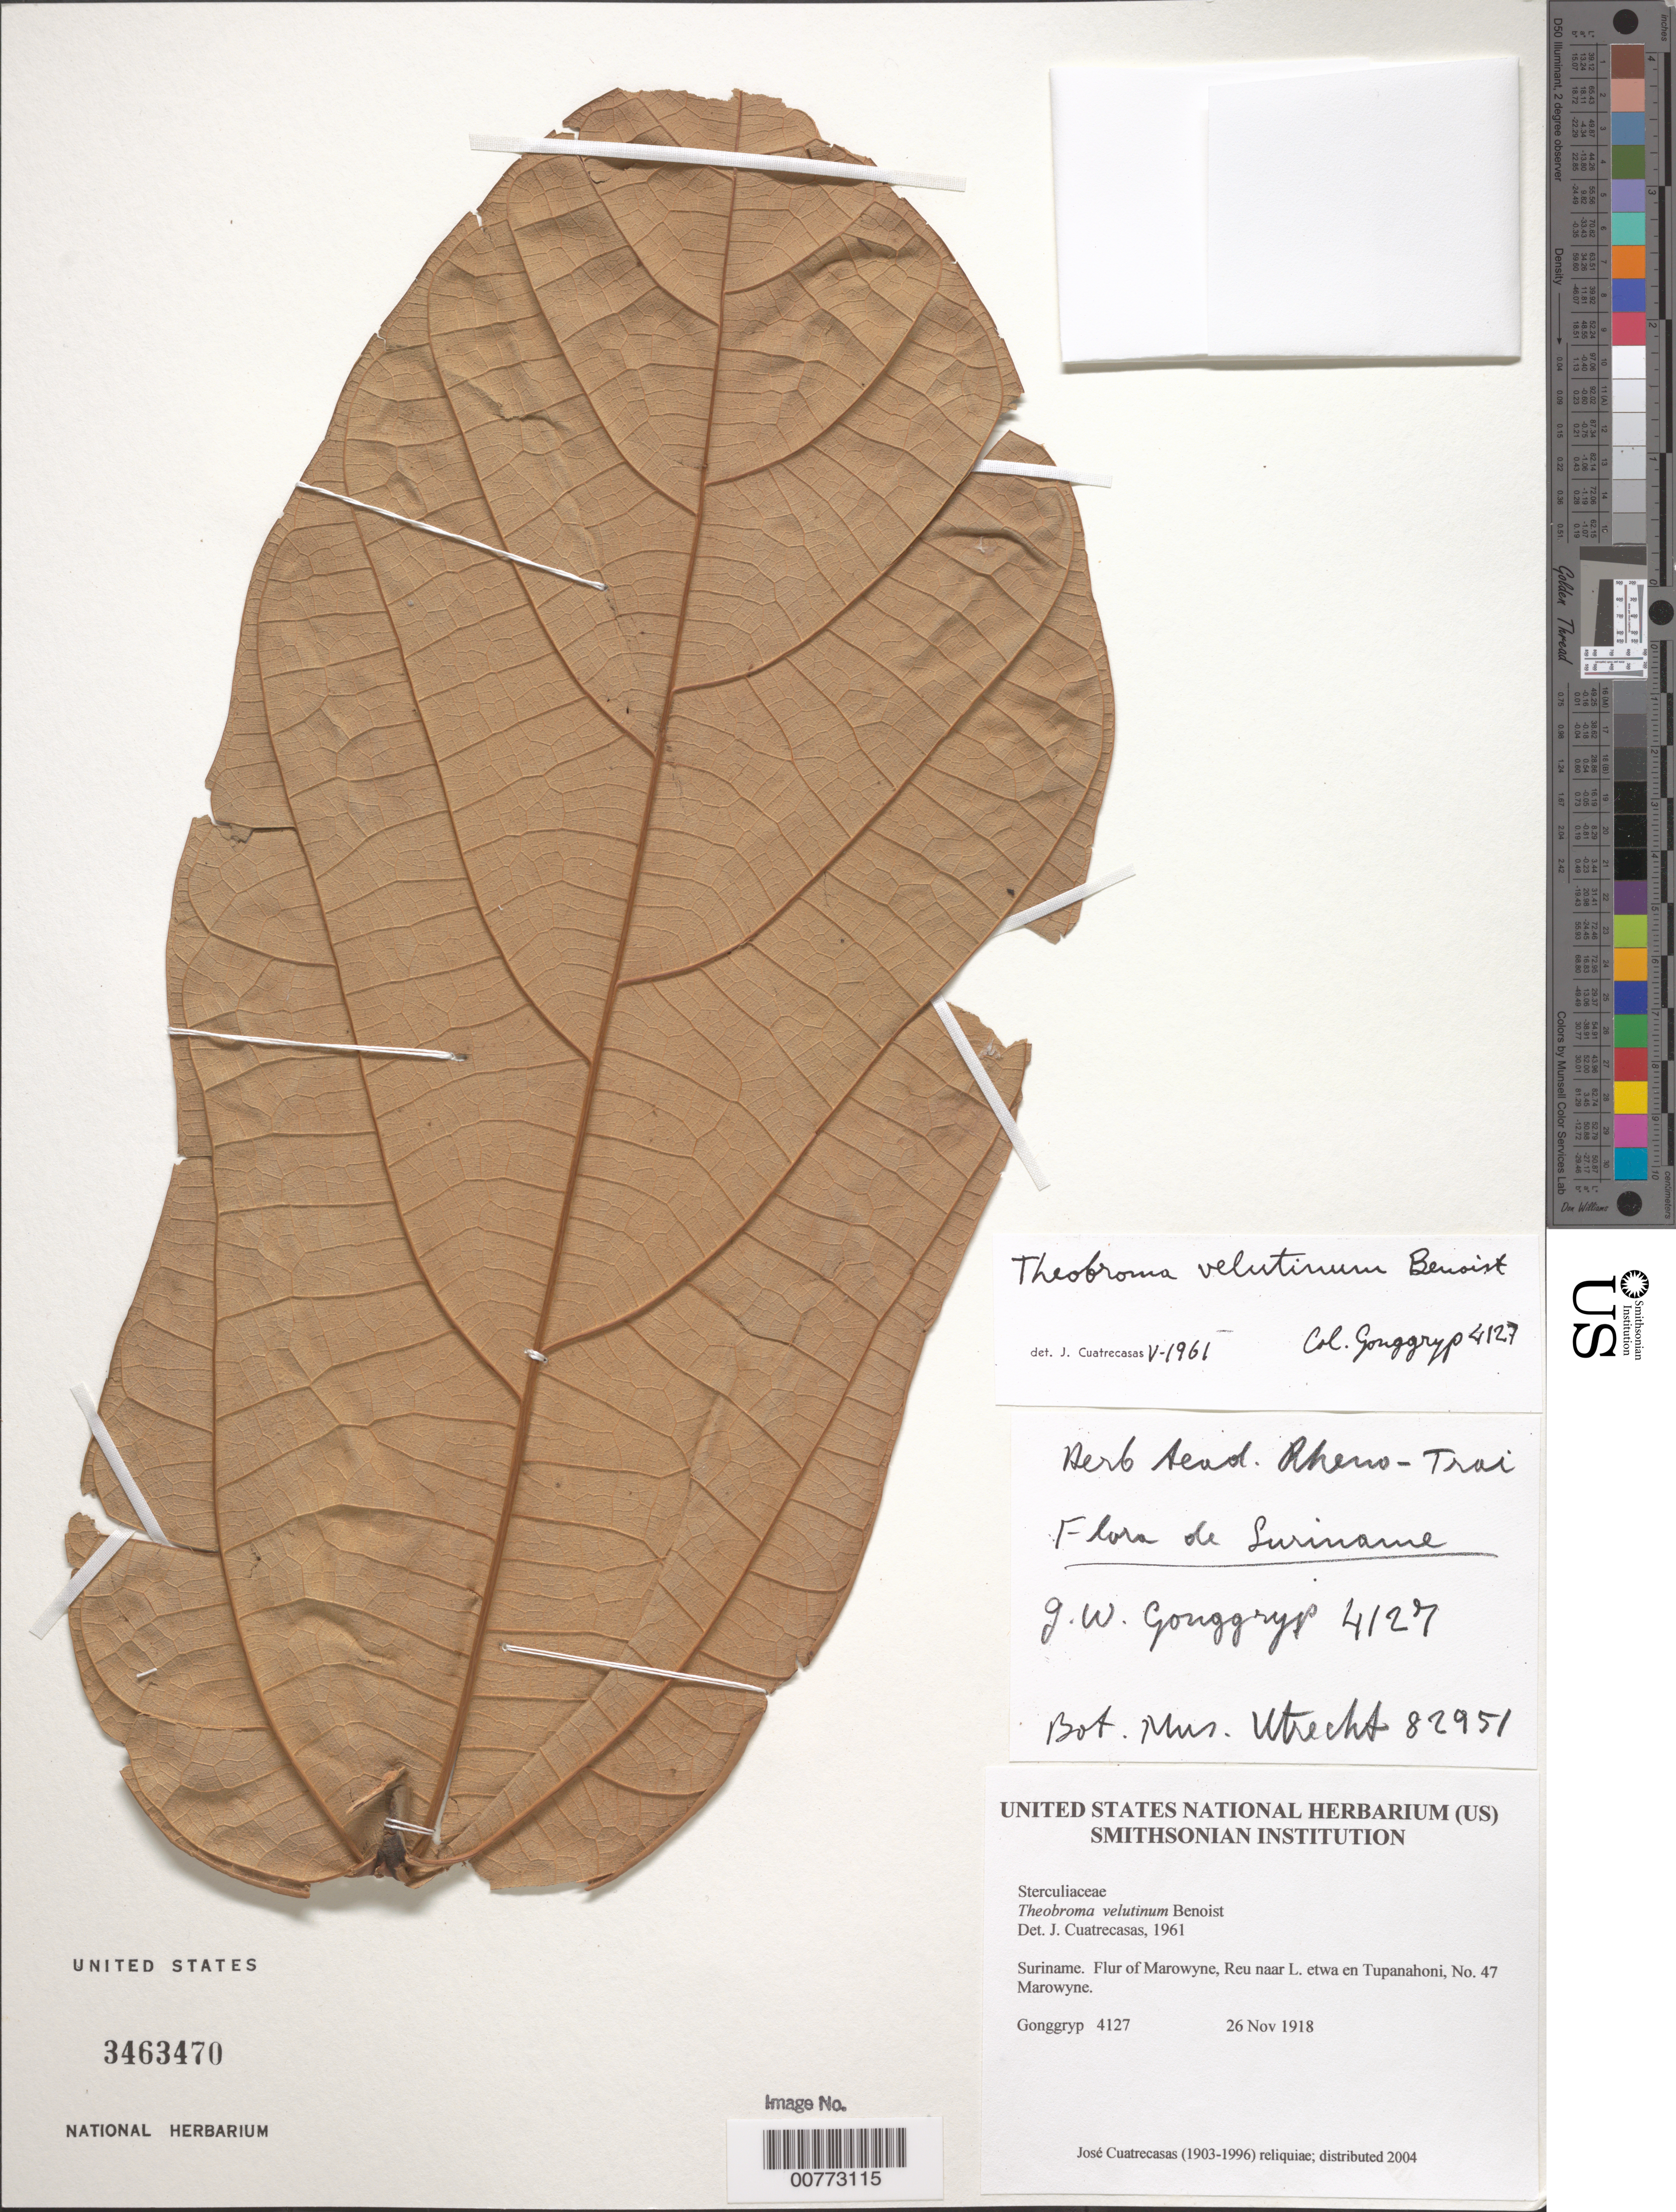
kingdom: Plantae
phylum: Tracheophyta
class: Magnoliopsida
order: Malvales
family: Malvaceae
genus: Theobroma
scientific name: Theobroma velutinum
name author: Benoist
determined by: Cuatrecasas, J.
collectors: -. Gonggryp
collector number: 4127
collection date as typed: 26 Nov 1918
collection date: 1918-11-26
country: Suriname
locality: Flur of Marowyne, Reu naar L. etwa en Tupanahoni, No. 47 Marowyne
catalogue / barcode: US 3463470